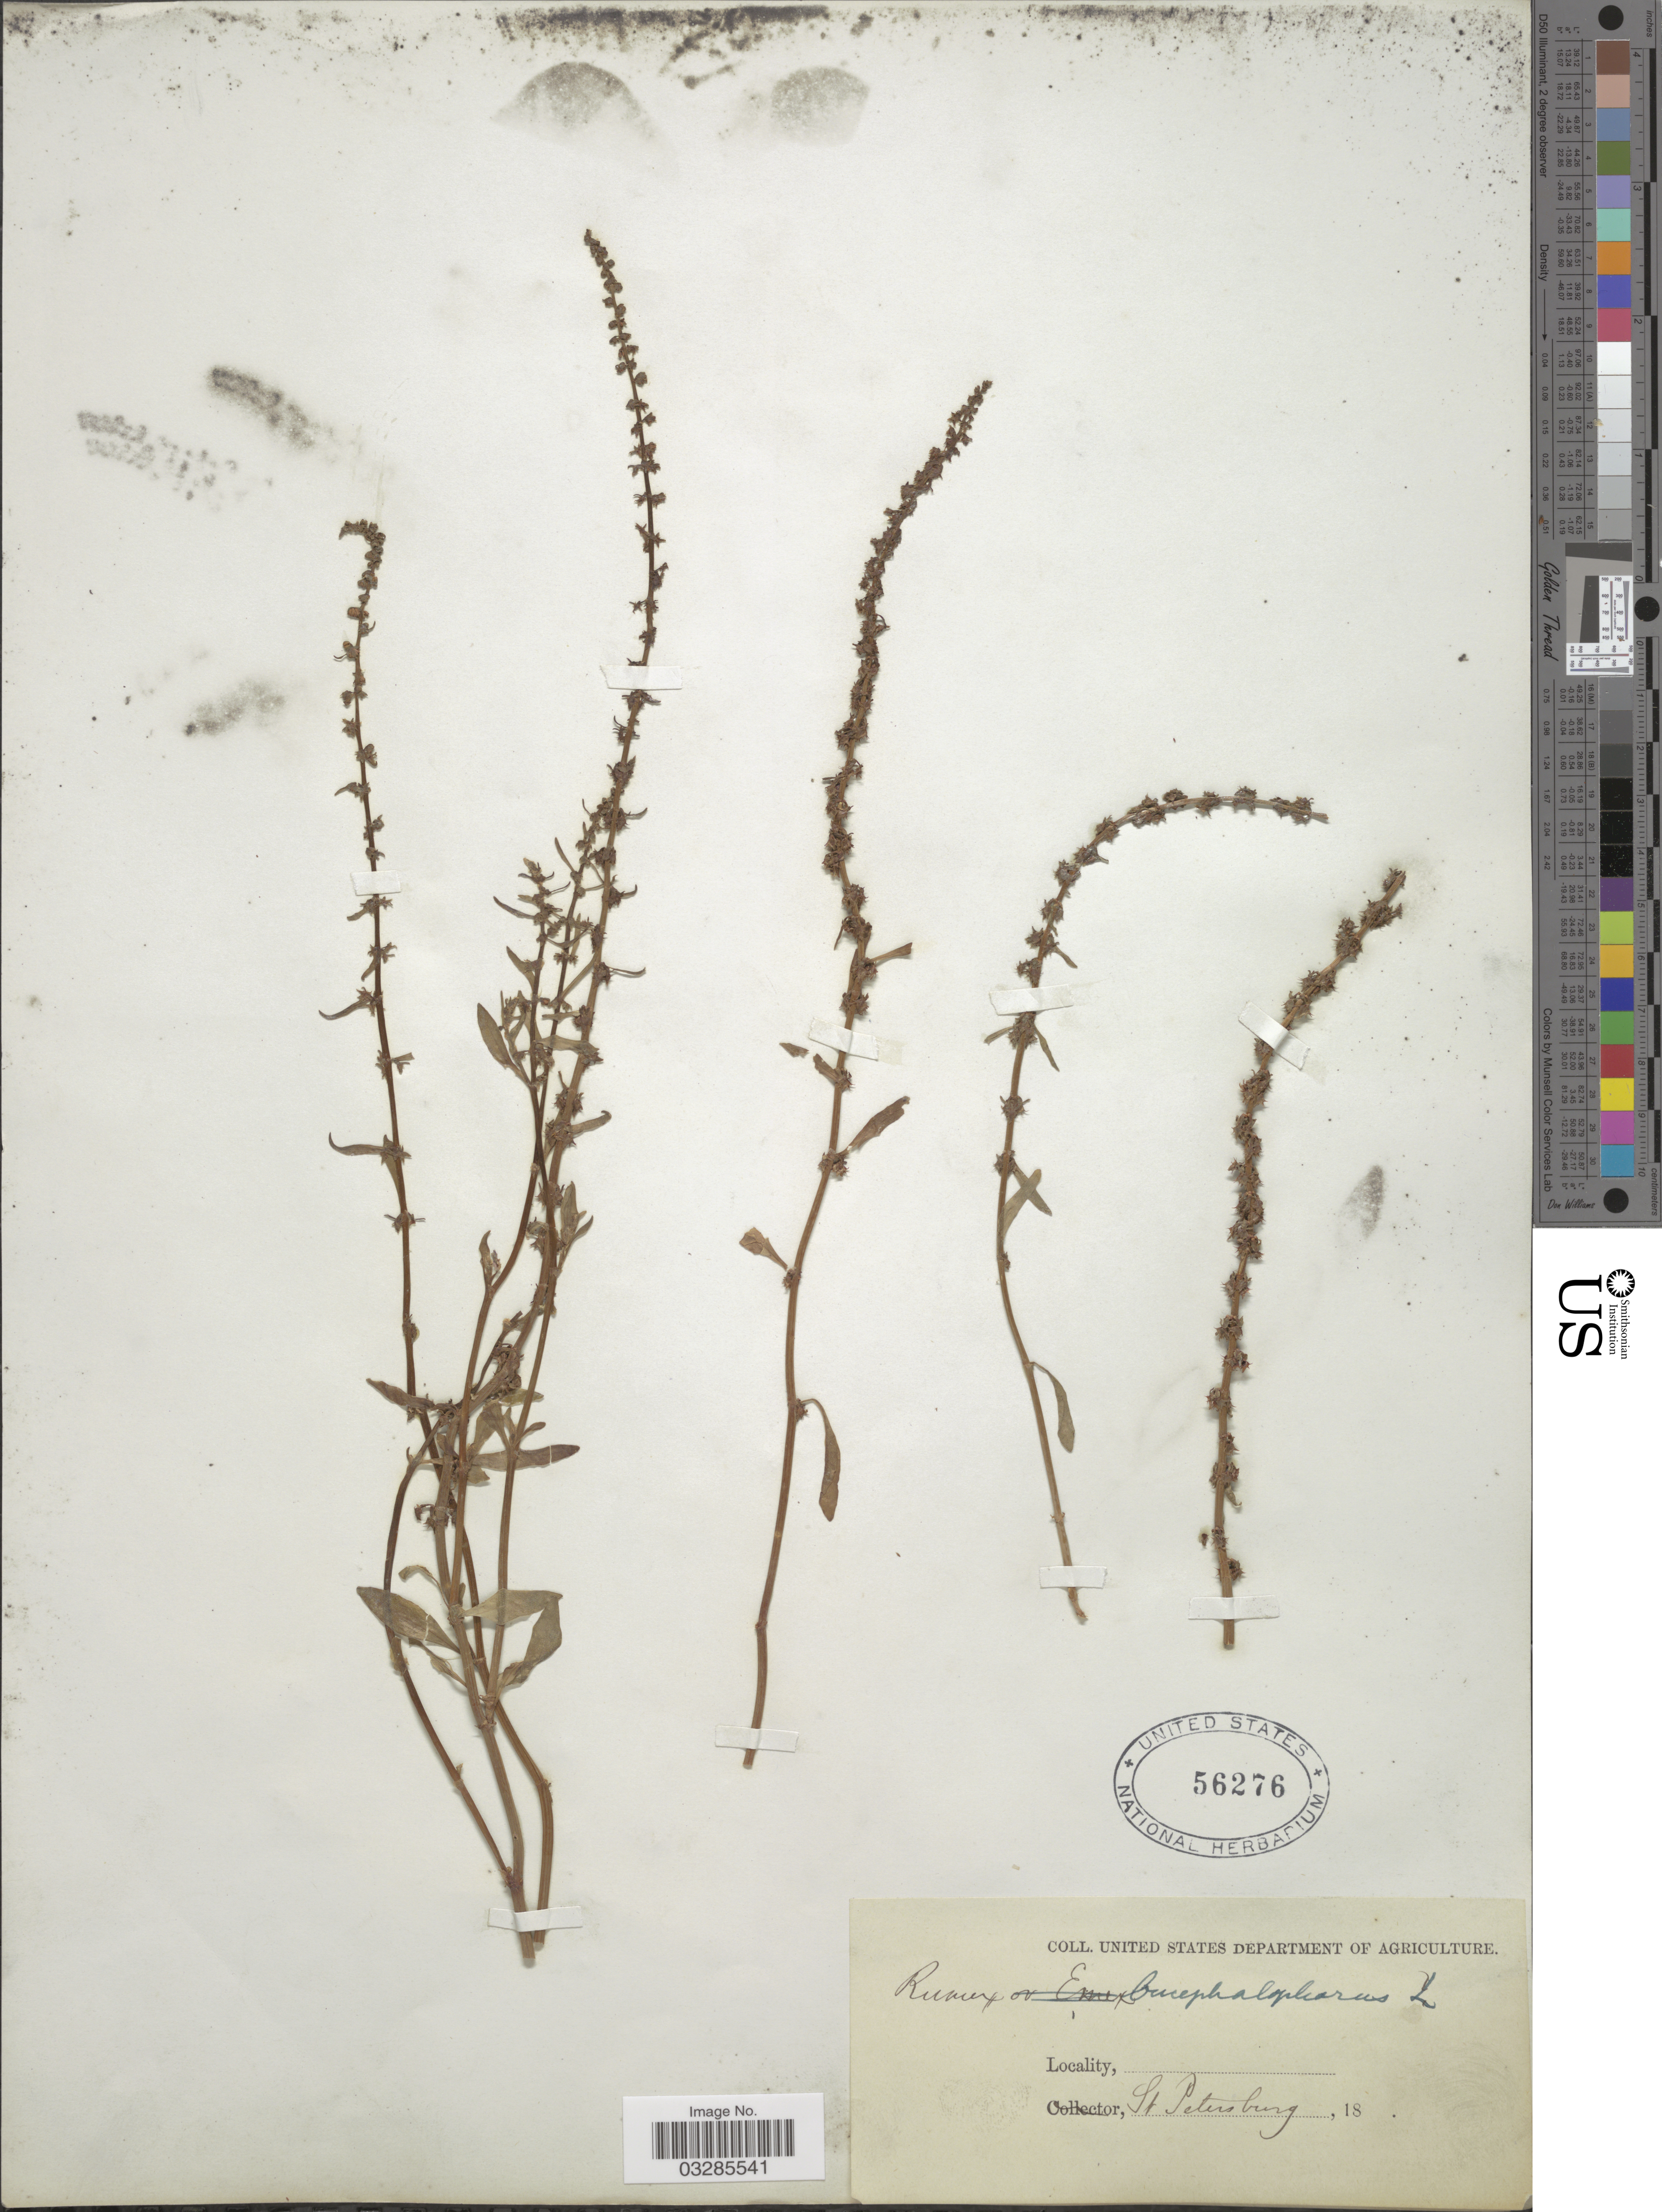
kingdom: Plantae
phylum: Tracheophyta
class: Magnoliopsida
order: Caryophyllales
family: Polygonaceae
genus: Rumex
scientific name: Rumex bucephalophorus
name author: L.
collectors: United States Department of Agriculture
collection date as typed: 18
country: Russian Federation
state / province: St. Petersburg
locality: St Petersburg.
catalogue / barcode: US 56276